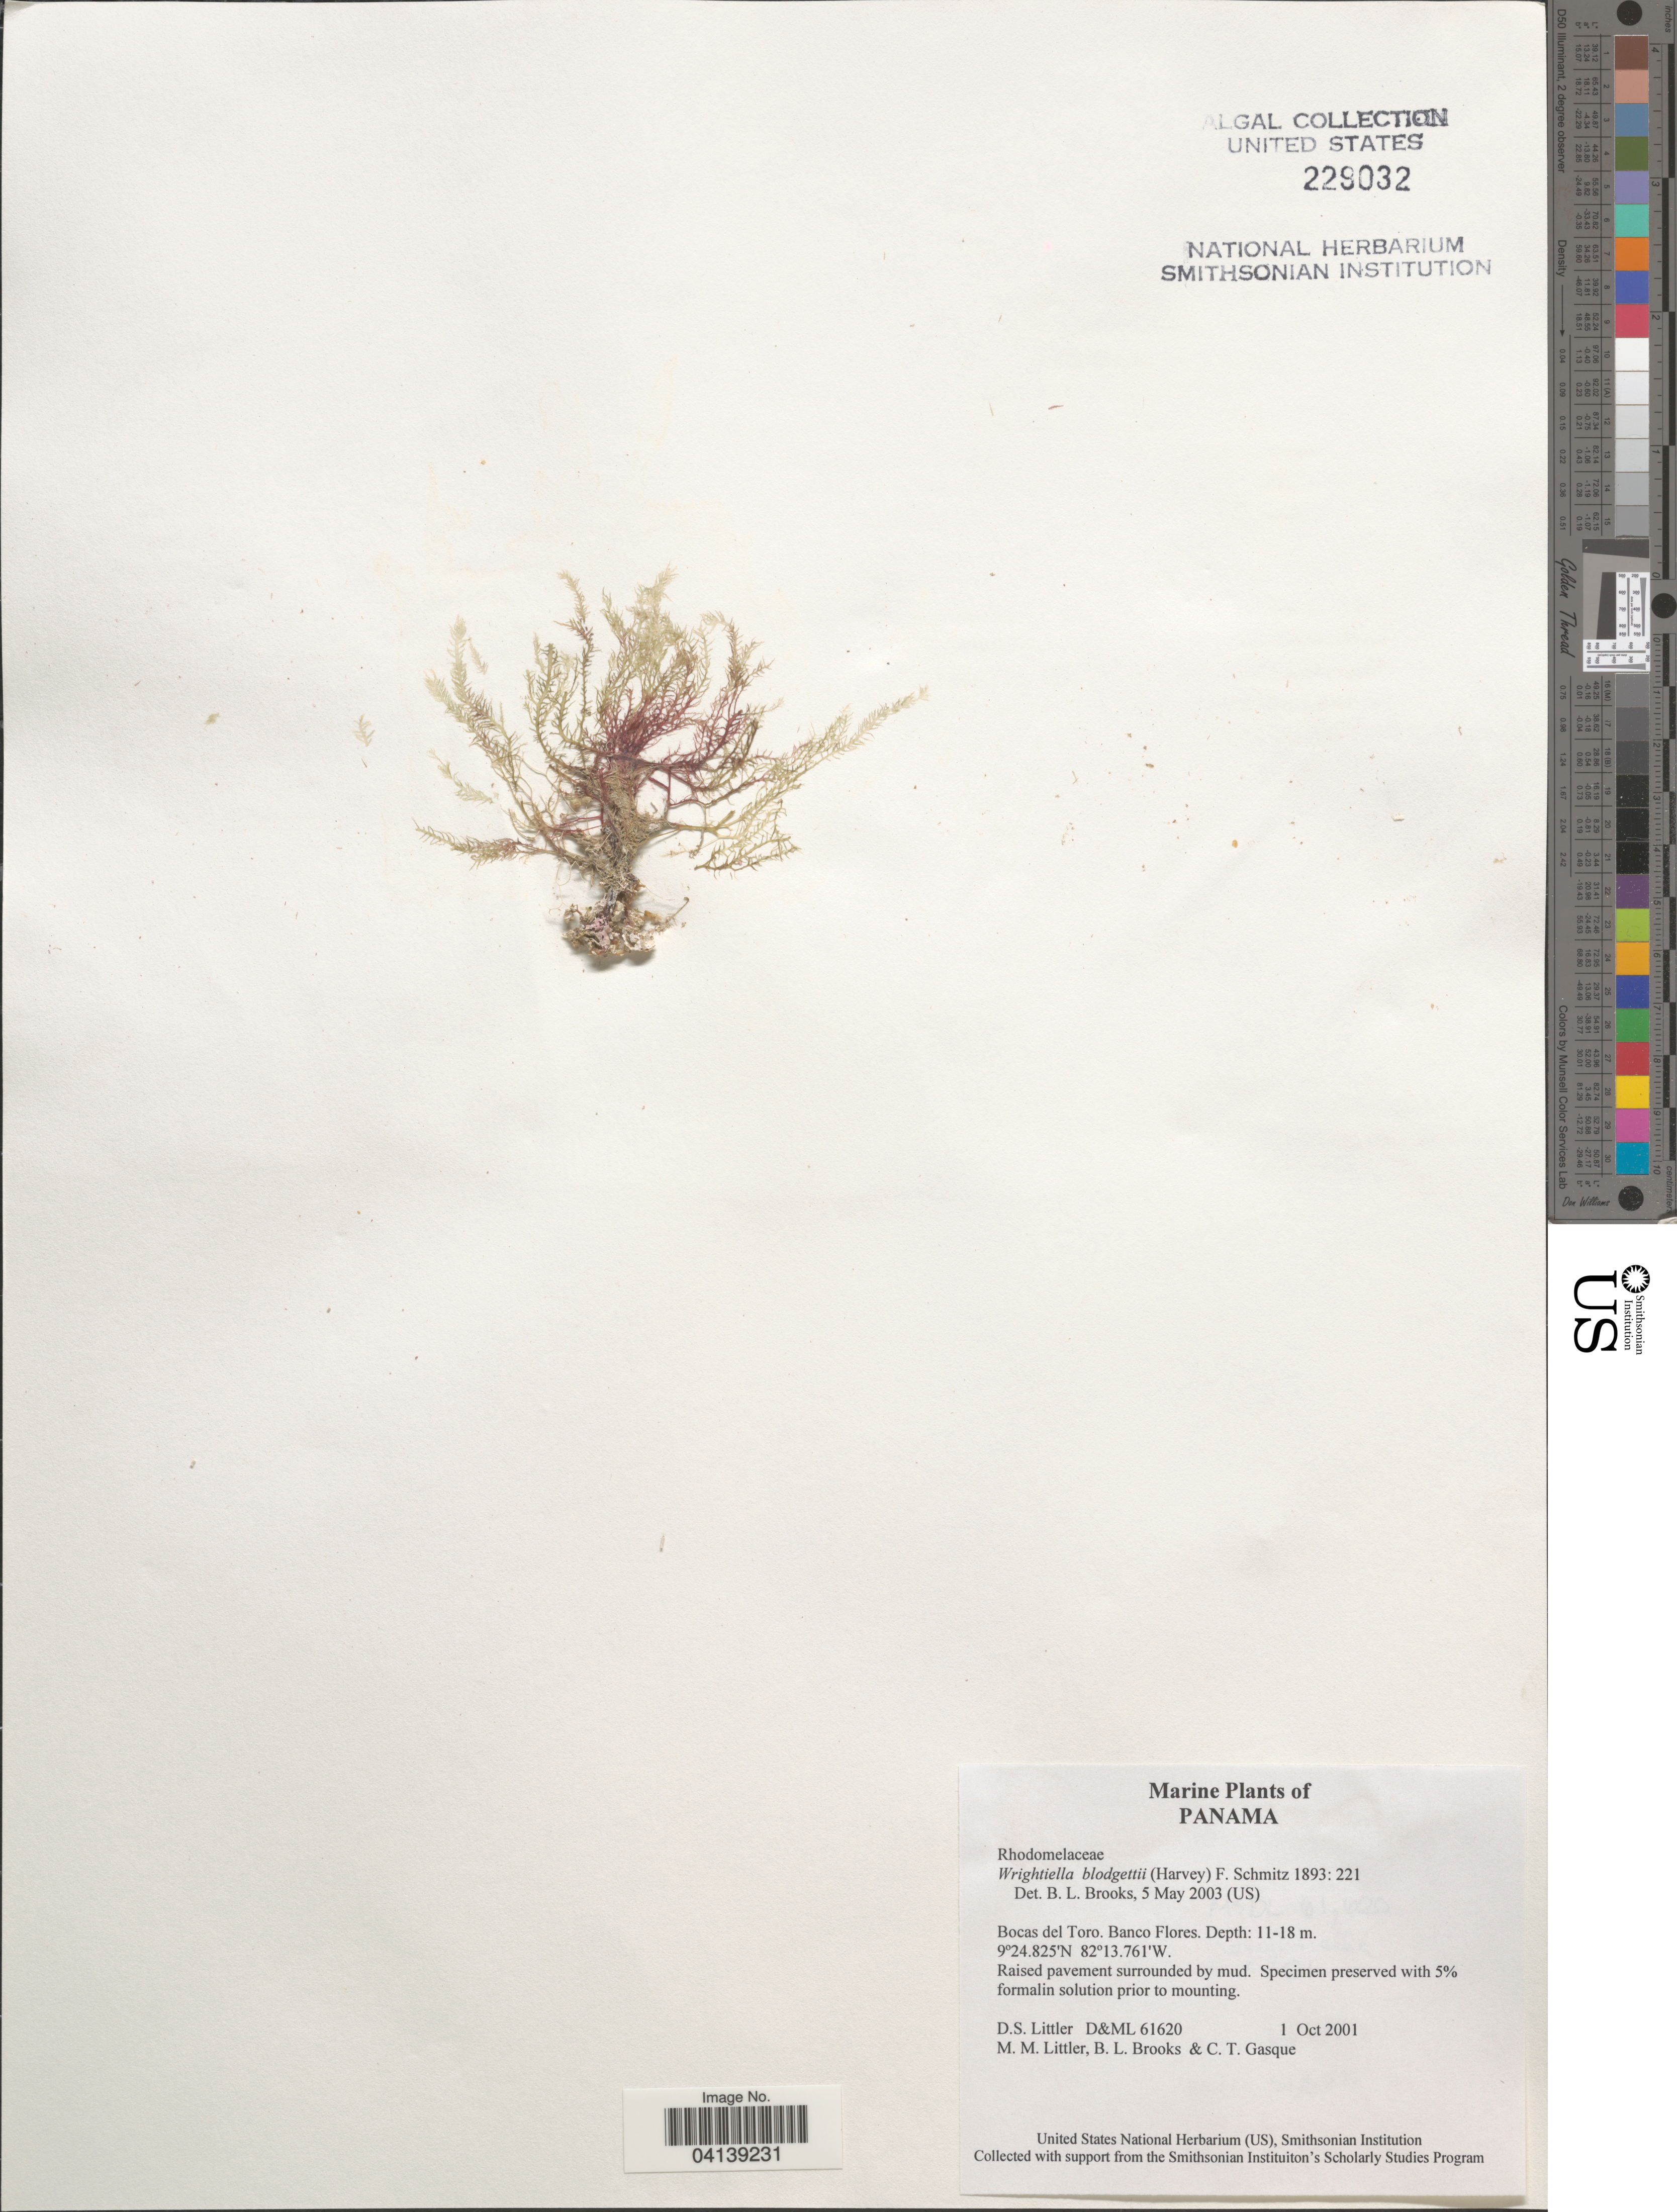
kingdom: Plantae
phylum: Rhodophyta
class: Florideophyceae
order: Ceramiales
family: Rhodomelaceae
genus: Wrightiella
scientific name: Wrightiella blodgettii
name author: (Harv.) F. Schmitz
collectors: D. S. Littler, B. Brooks & C. Gasque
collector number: D&ML61620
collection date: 2001-10-01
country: Panama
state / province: Bocas del Toro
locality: Banco Flores.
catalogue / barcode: US 229032